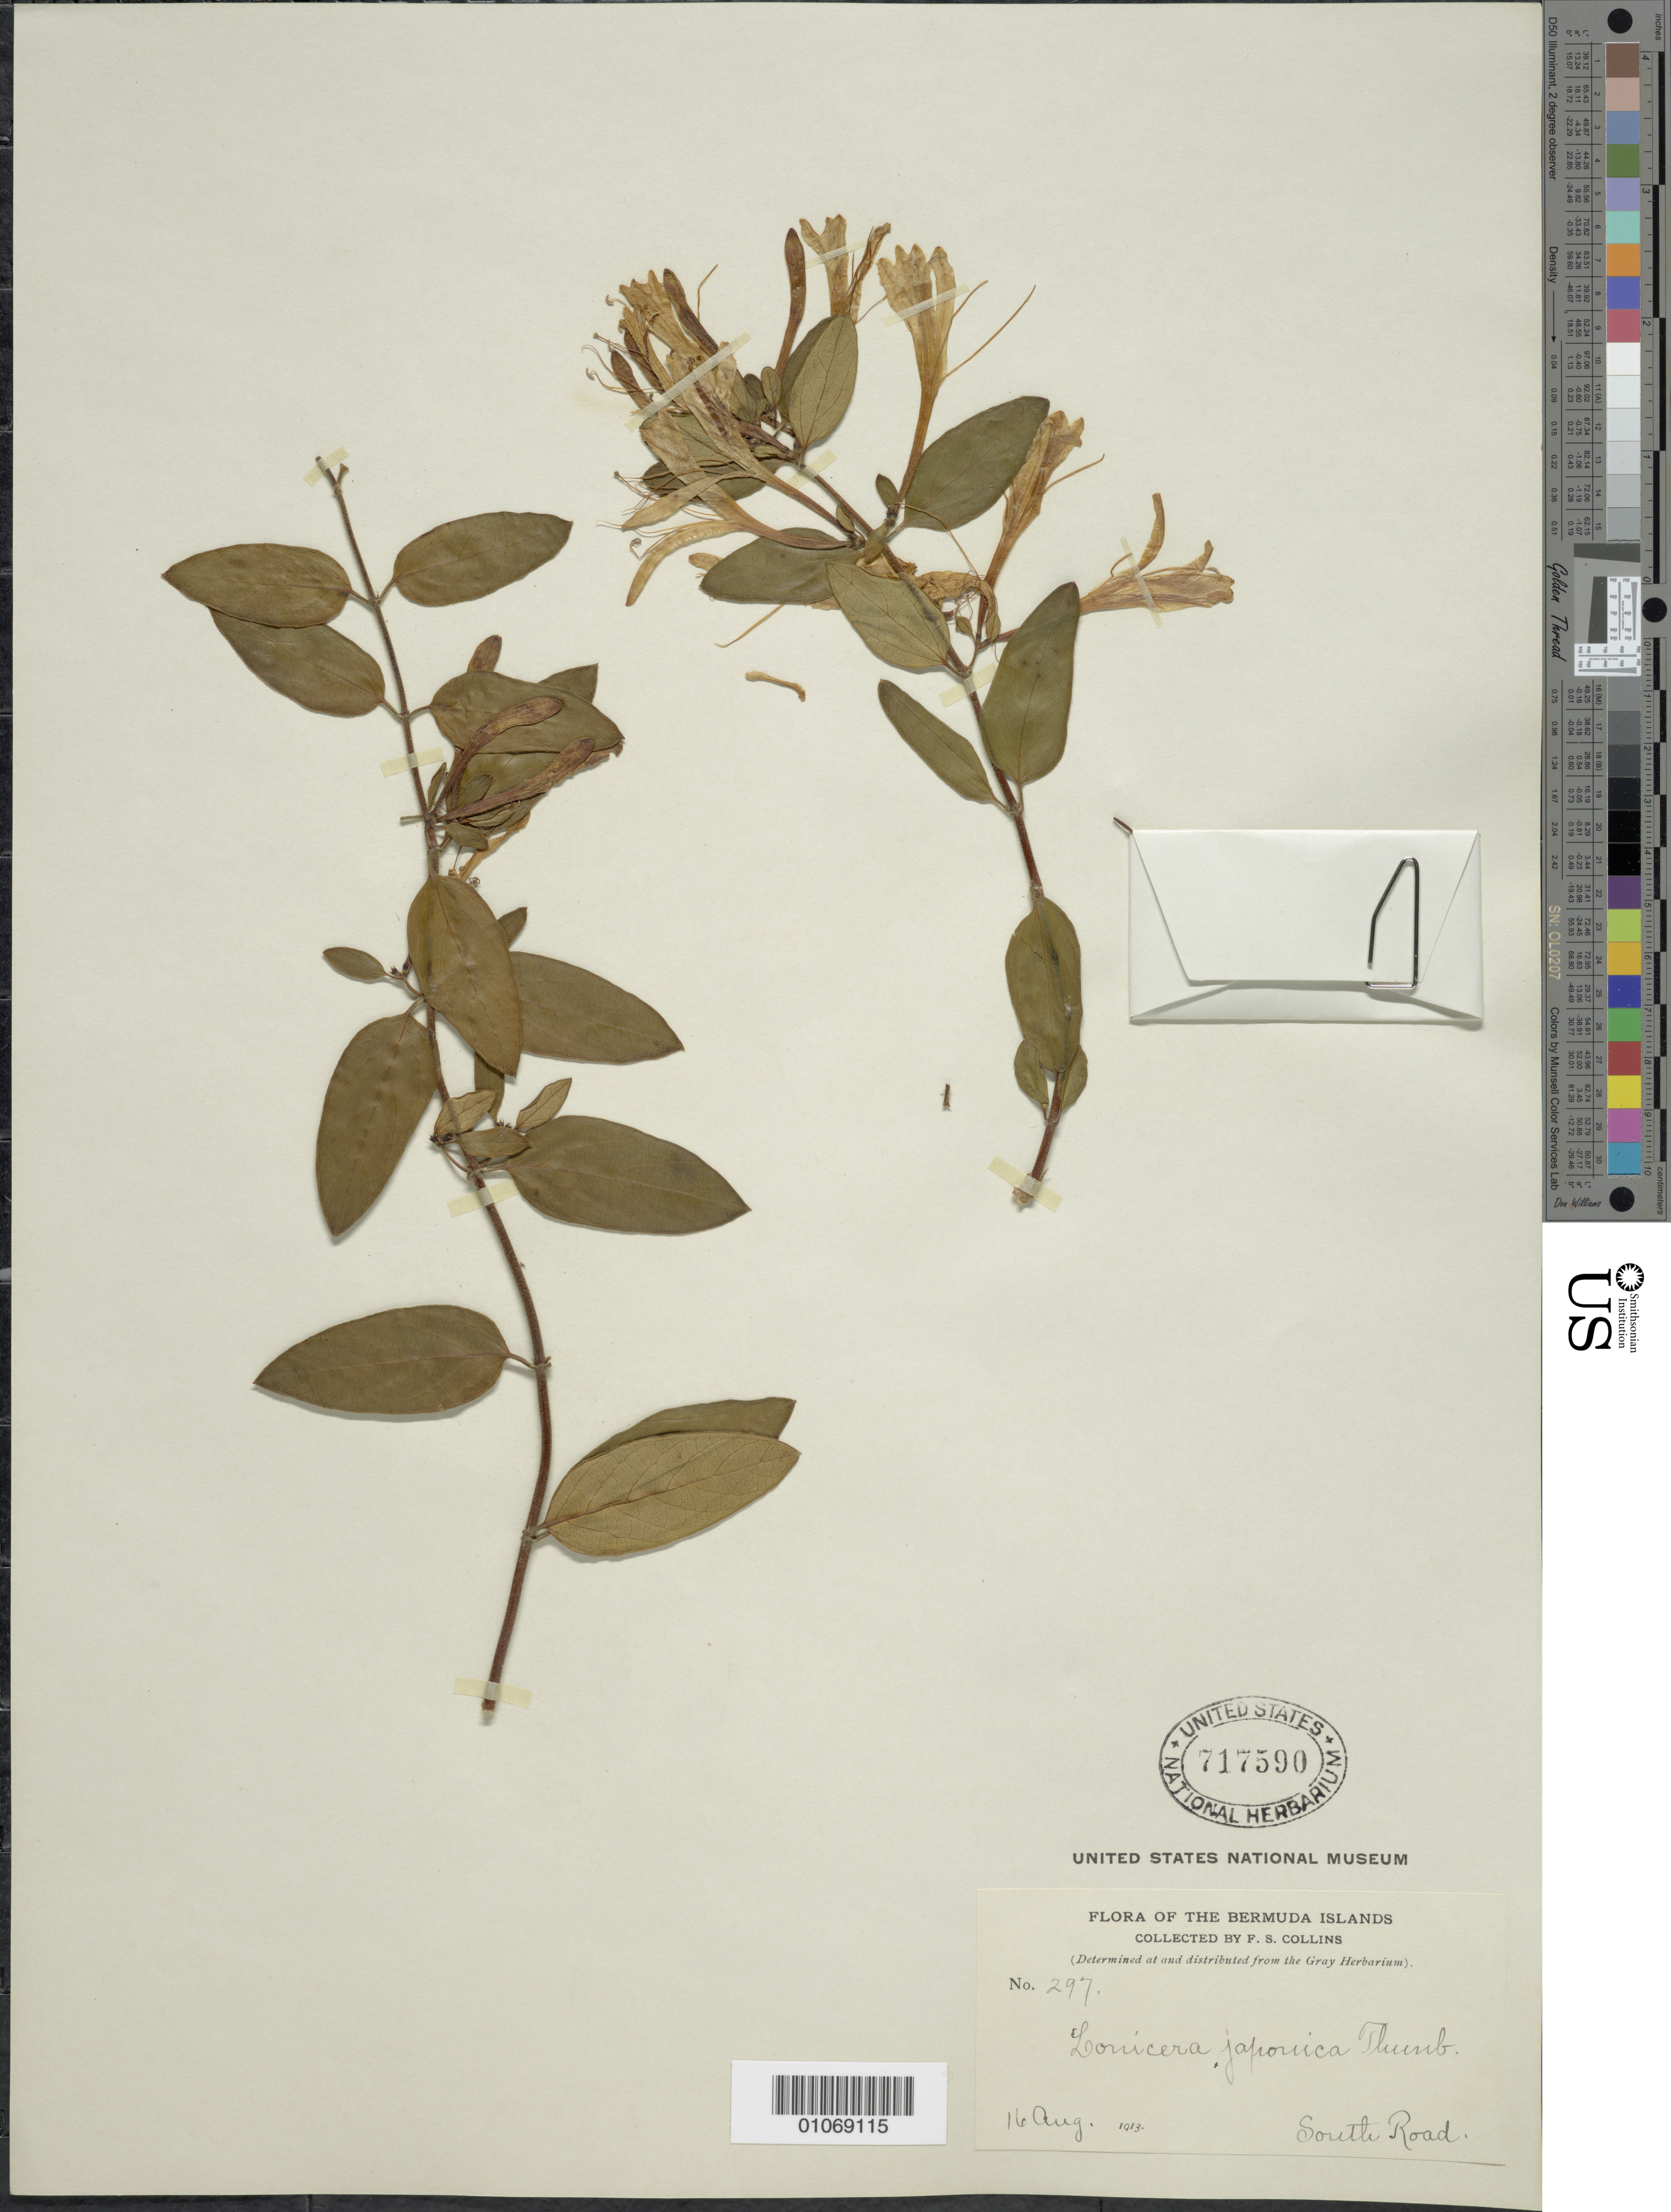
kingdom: Plantae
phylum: Tracheophyta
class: Magnoliopsida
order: Dipsacales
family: Caprifoliaceae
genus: Lonicera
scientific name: Lonicera japonica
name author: Thunb.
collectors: F. Collins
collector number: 297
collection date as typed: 16 Aug 1913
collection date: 1913-08-16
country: Bermuda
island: Bermuda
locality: South Road.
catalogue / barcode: US 717590